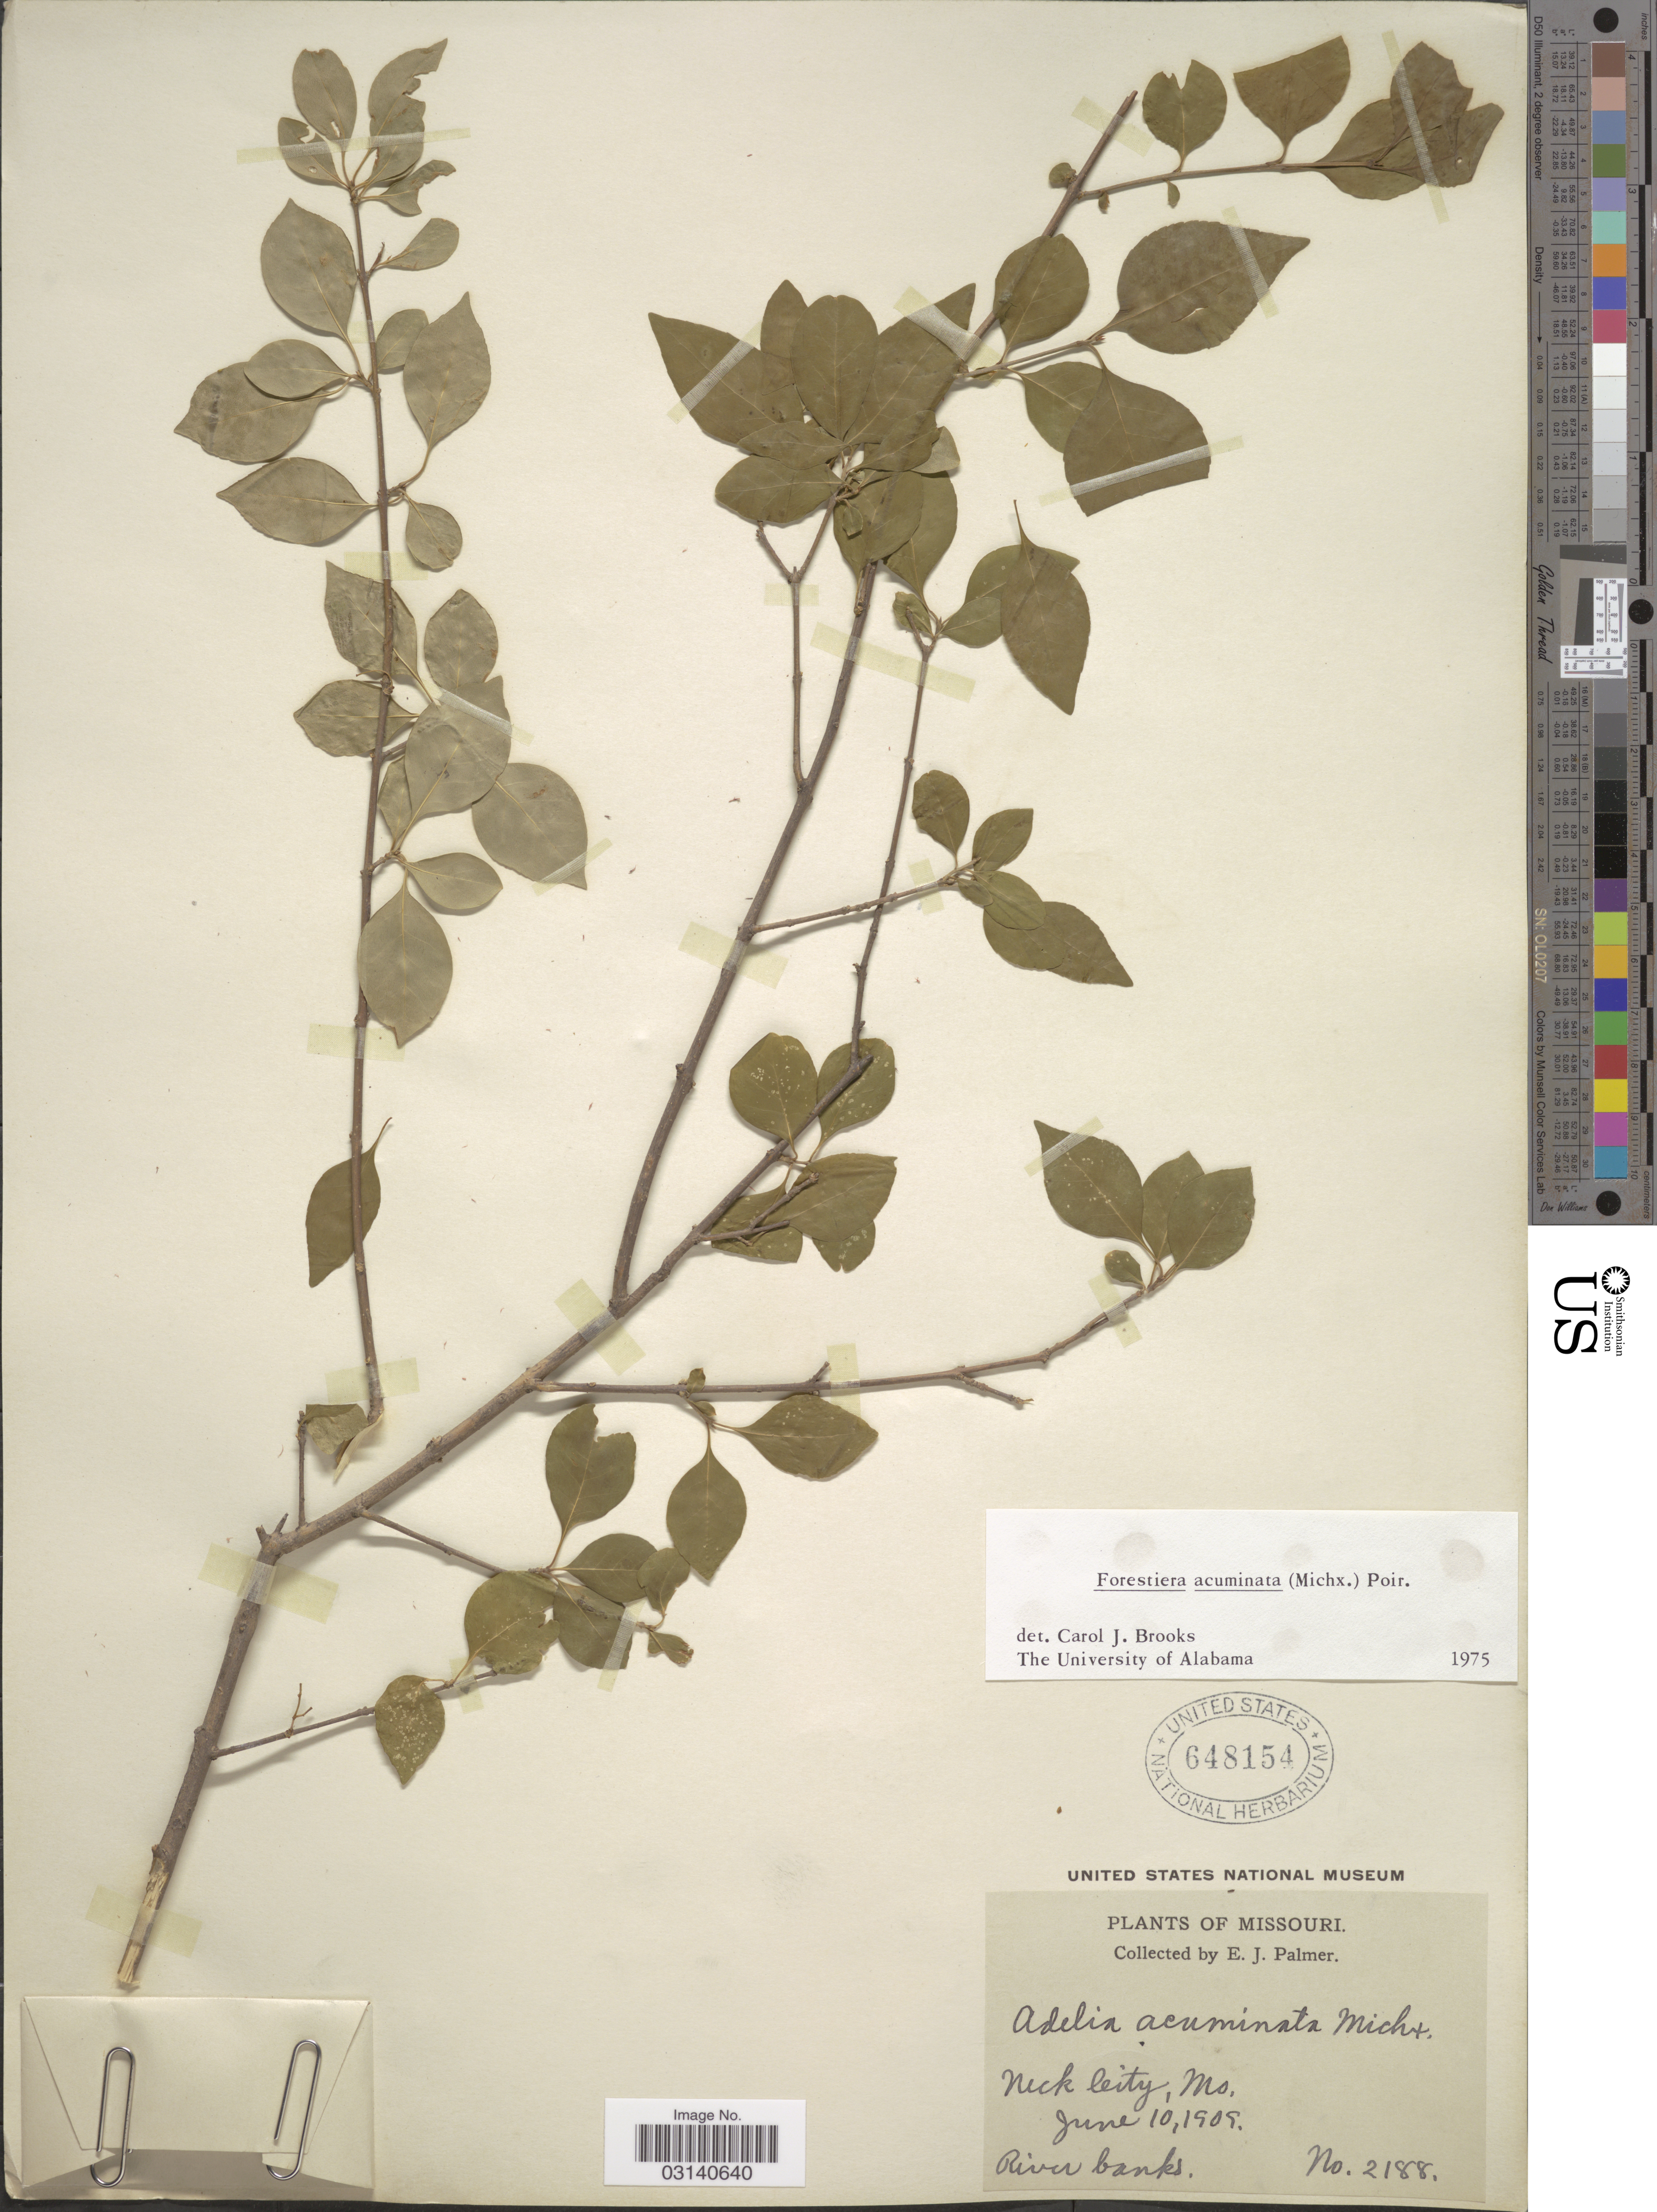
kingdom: Plantae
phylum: Tracheophyta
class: Magnoliopsida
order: Lamiales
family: Oleaceae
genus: Forestiera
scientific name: Forestiera acuminata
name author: (Michx.) Poir.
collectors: E. J. Palmer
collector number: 2188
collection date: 1909-06-10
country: United States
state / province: Missouri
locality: Neck City, Mo.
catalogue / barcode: US 648154